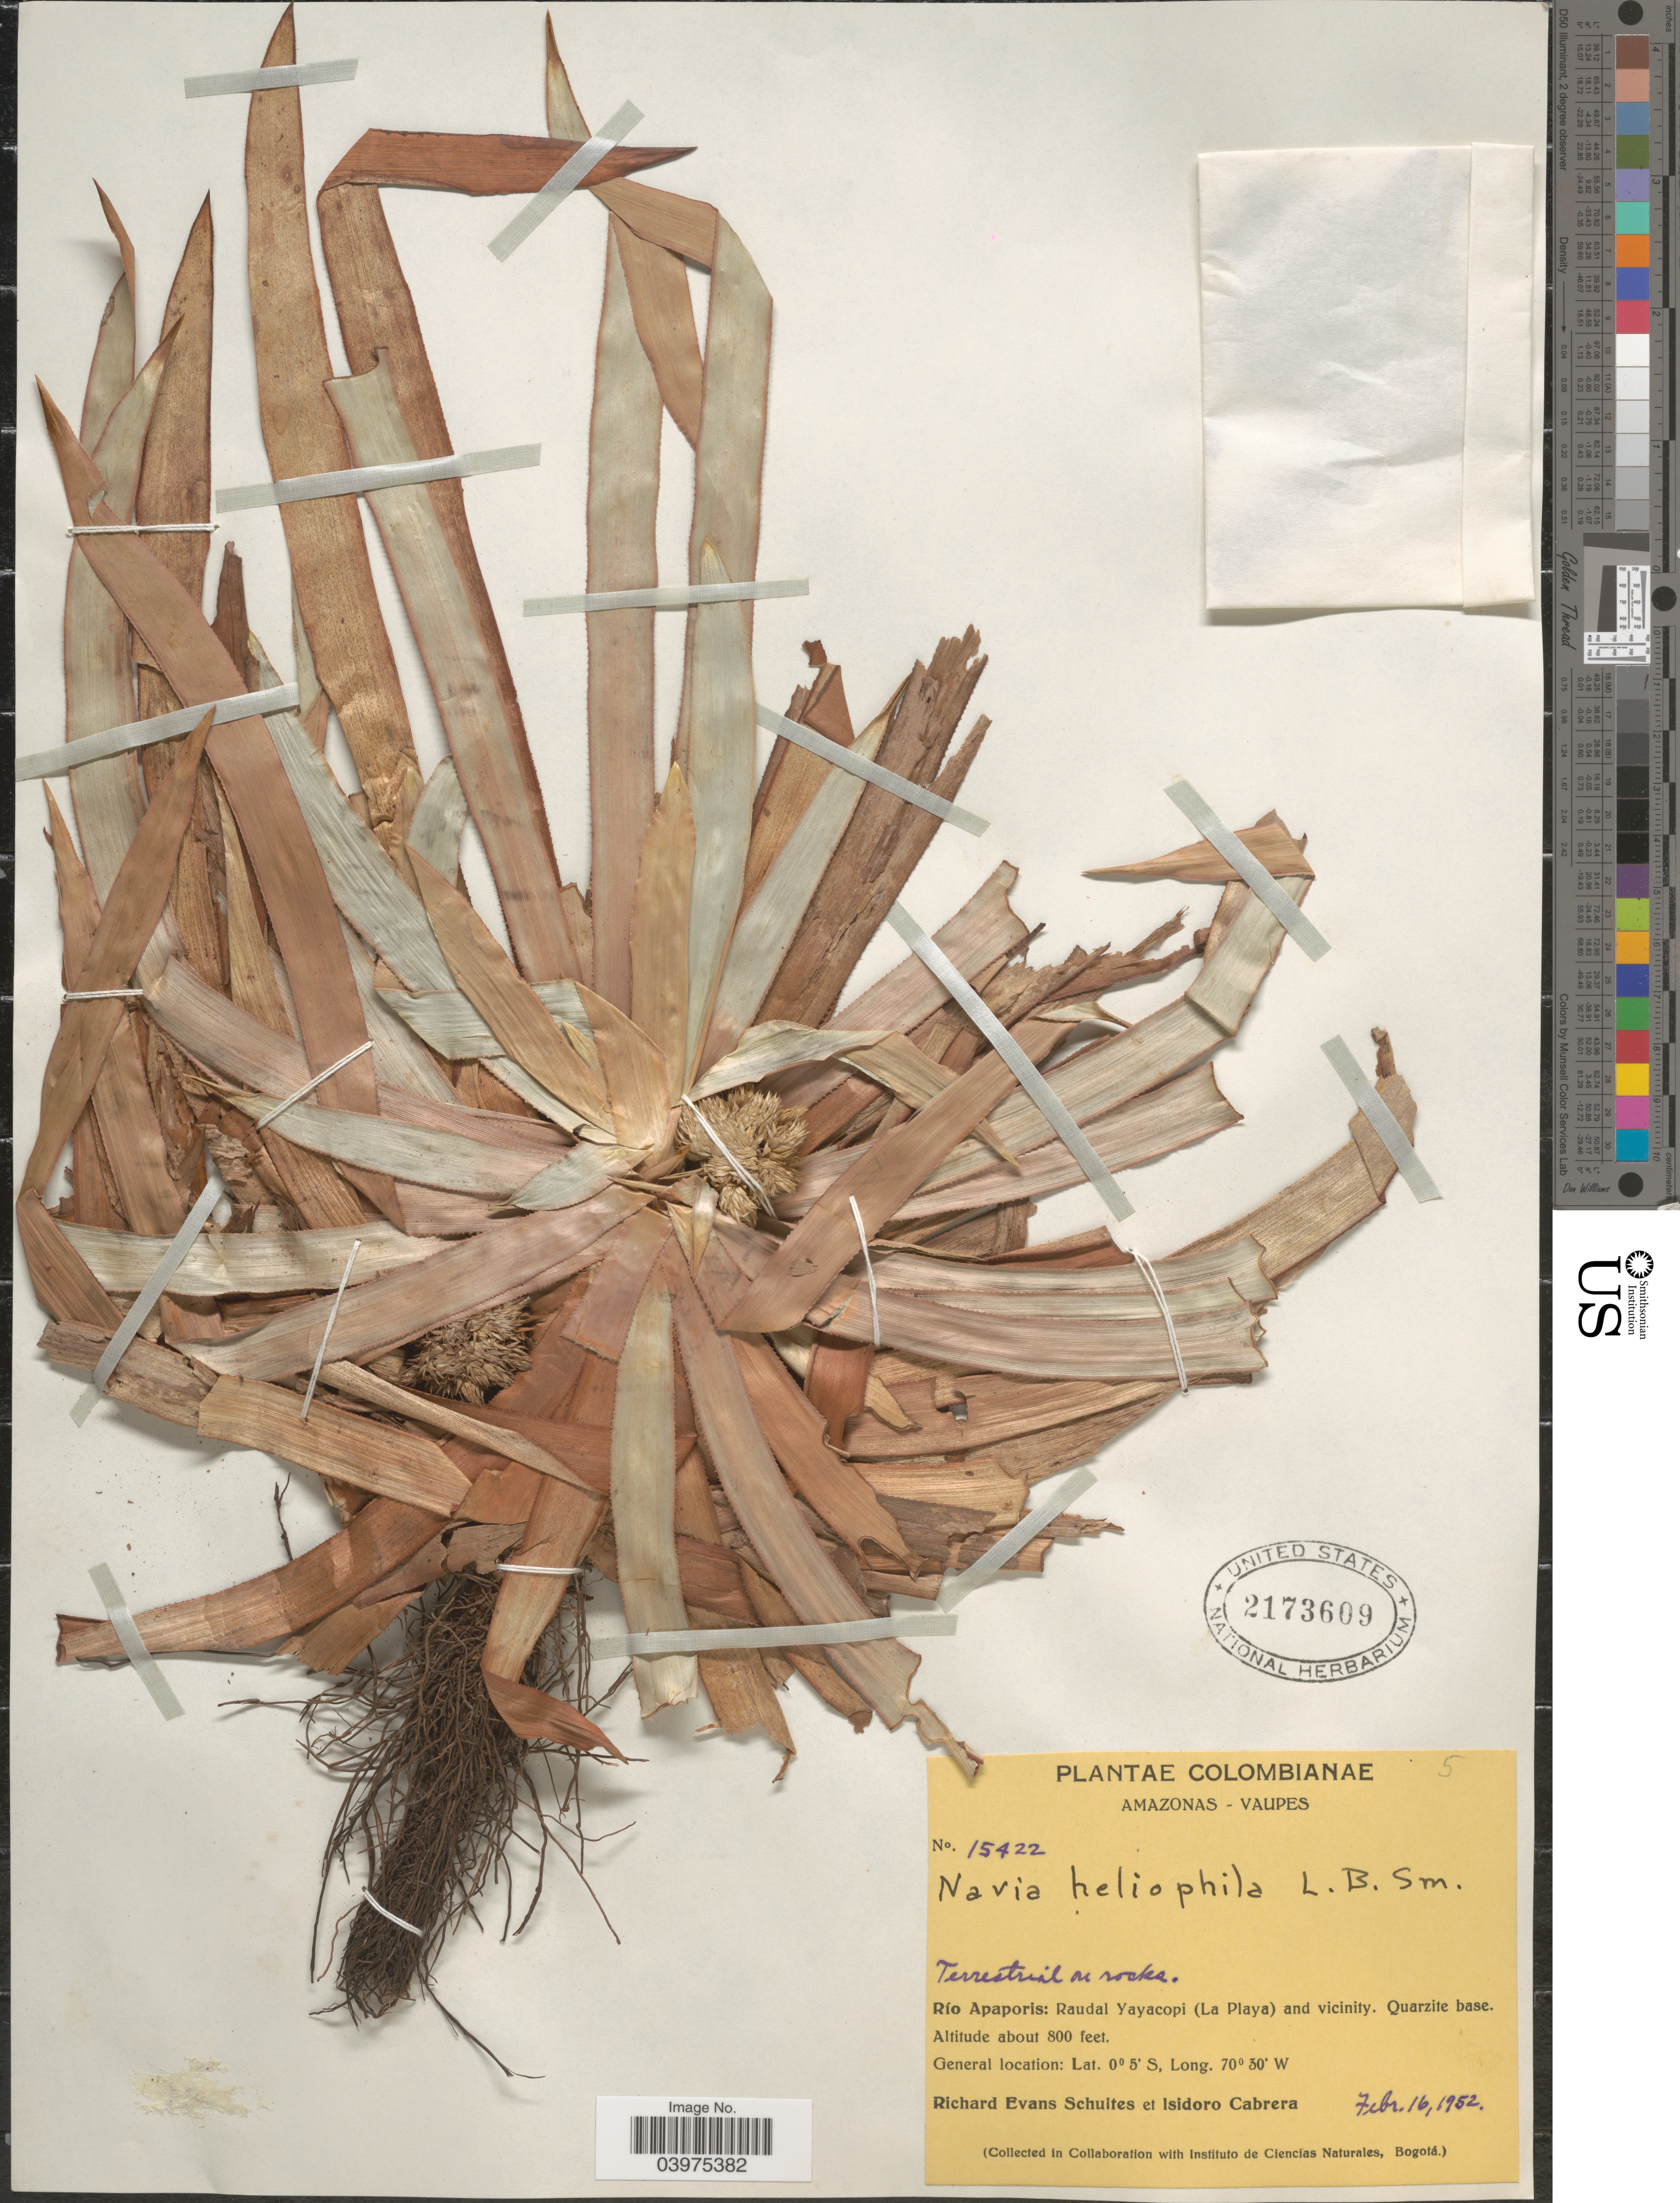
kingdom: Plantae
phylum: Tracheophyta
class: Liliopsida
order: Poales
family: Bromeliaceae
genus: Navia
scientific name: Navia heliophila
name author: L.B. Sm.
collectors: R. E. Schultes & I. Cabrera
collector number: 15422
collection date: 1952-02-16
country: Colombia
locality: Amazonas-Vaupes. Río Apaporis: Raudal Yayacopi (La Playa) and vicinity.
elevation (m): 244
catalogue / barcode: US 2173609